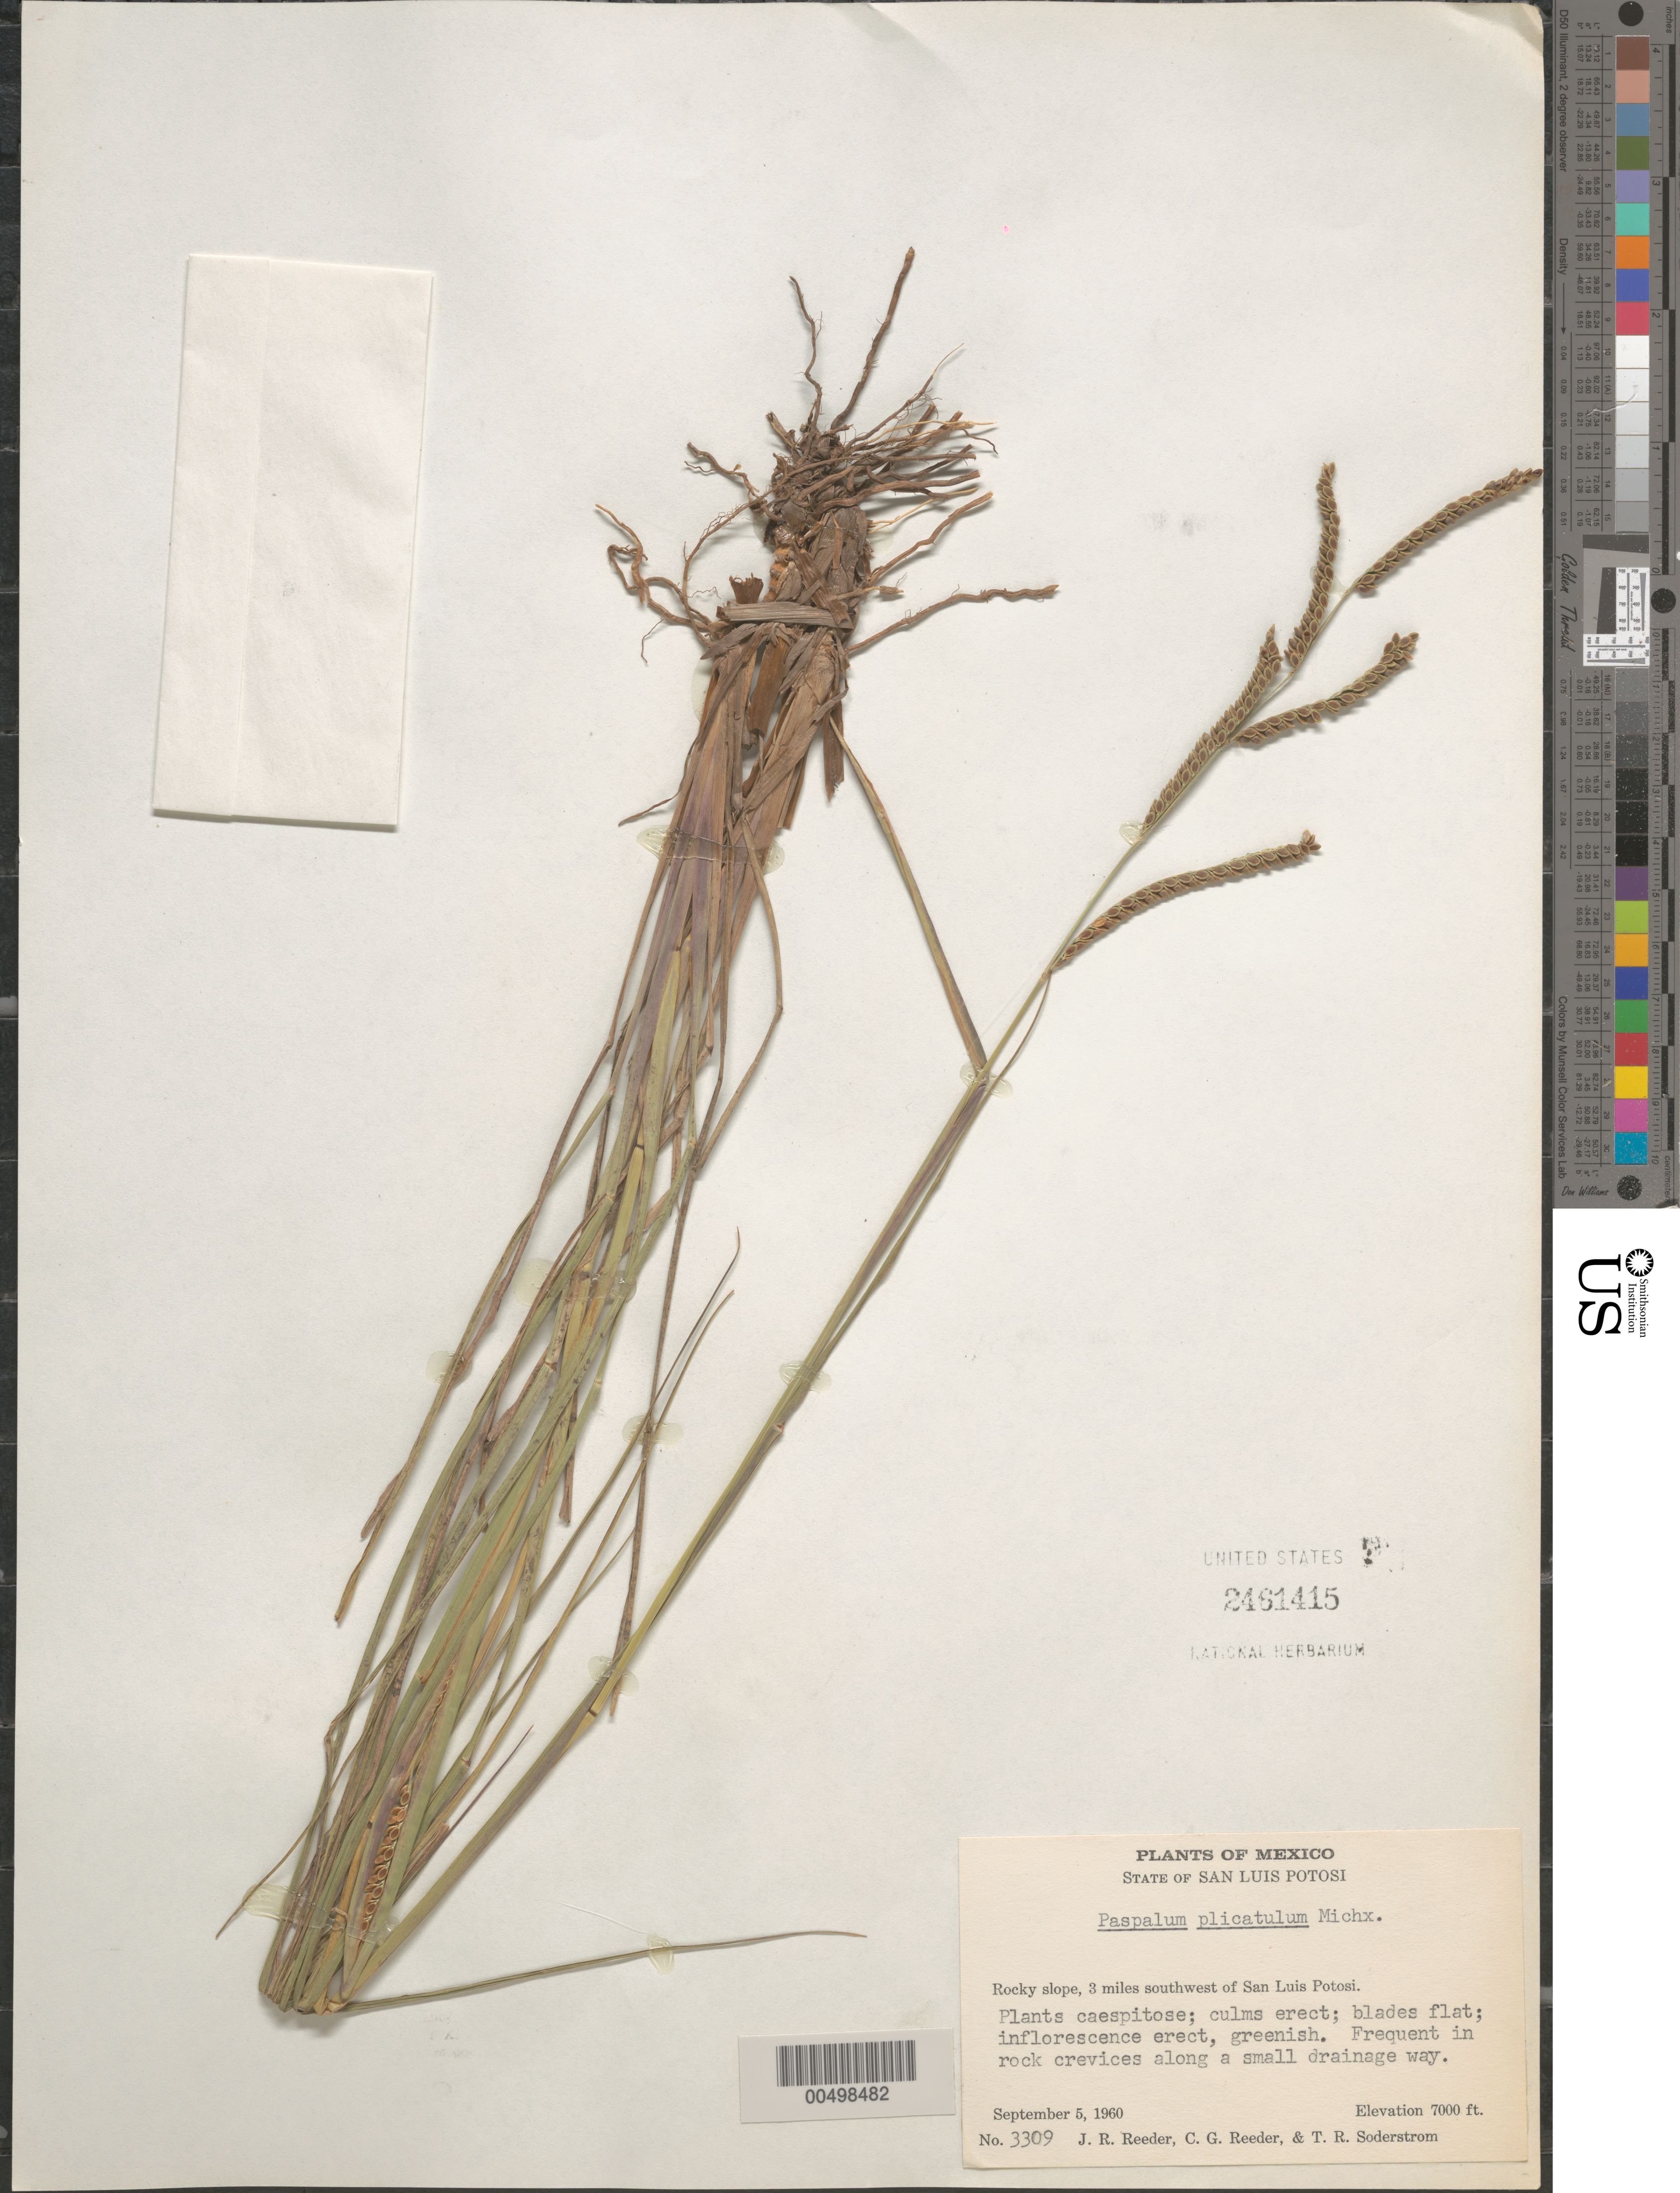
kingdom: Plantae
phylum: Tracheophyta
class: Liliopsida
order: Poales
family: Poaceae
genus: Paspalum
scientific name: Paspalum plicatulum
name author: Michx.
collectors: J. R. Reeder, C. G. Reeder & T. R. Soderstrom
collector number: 3309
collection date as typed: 5 Sep 1960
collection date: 1960-09-05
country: Mexico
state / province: San Luis Potosi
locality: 3 mi SW of San Luis Potosi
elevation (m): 2134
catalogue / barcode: US 2461415